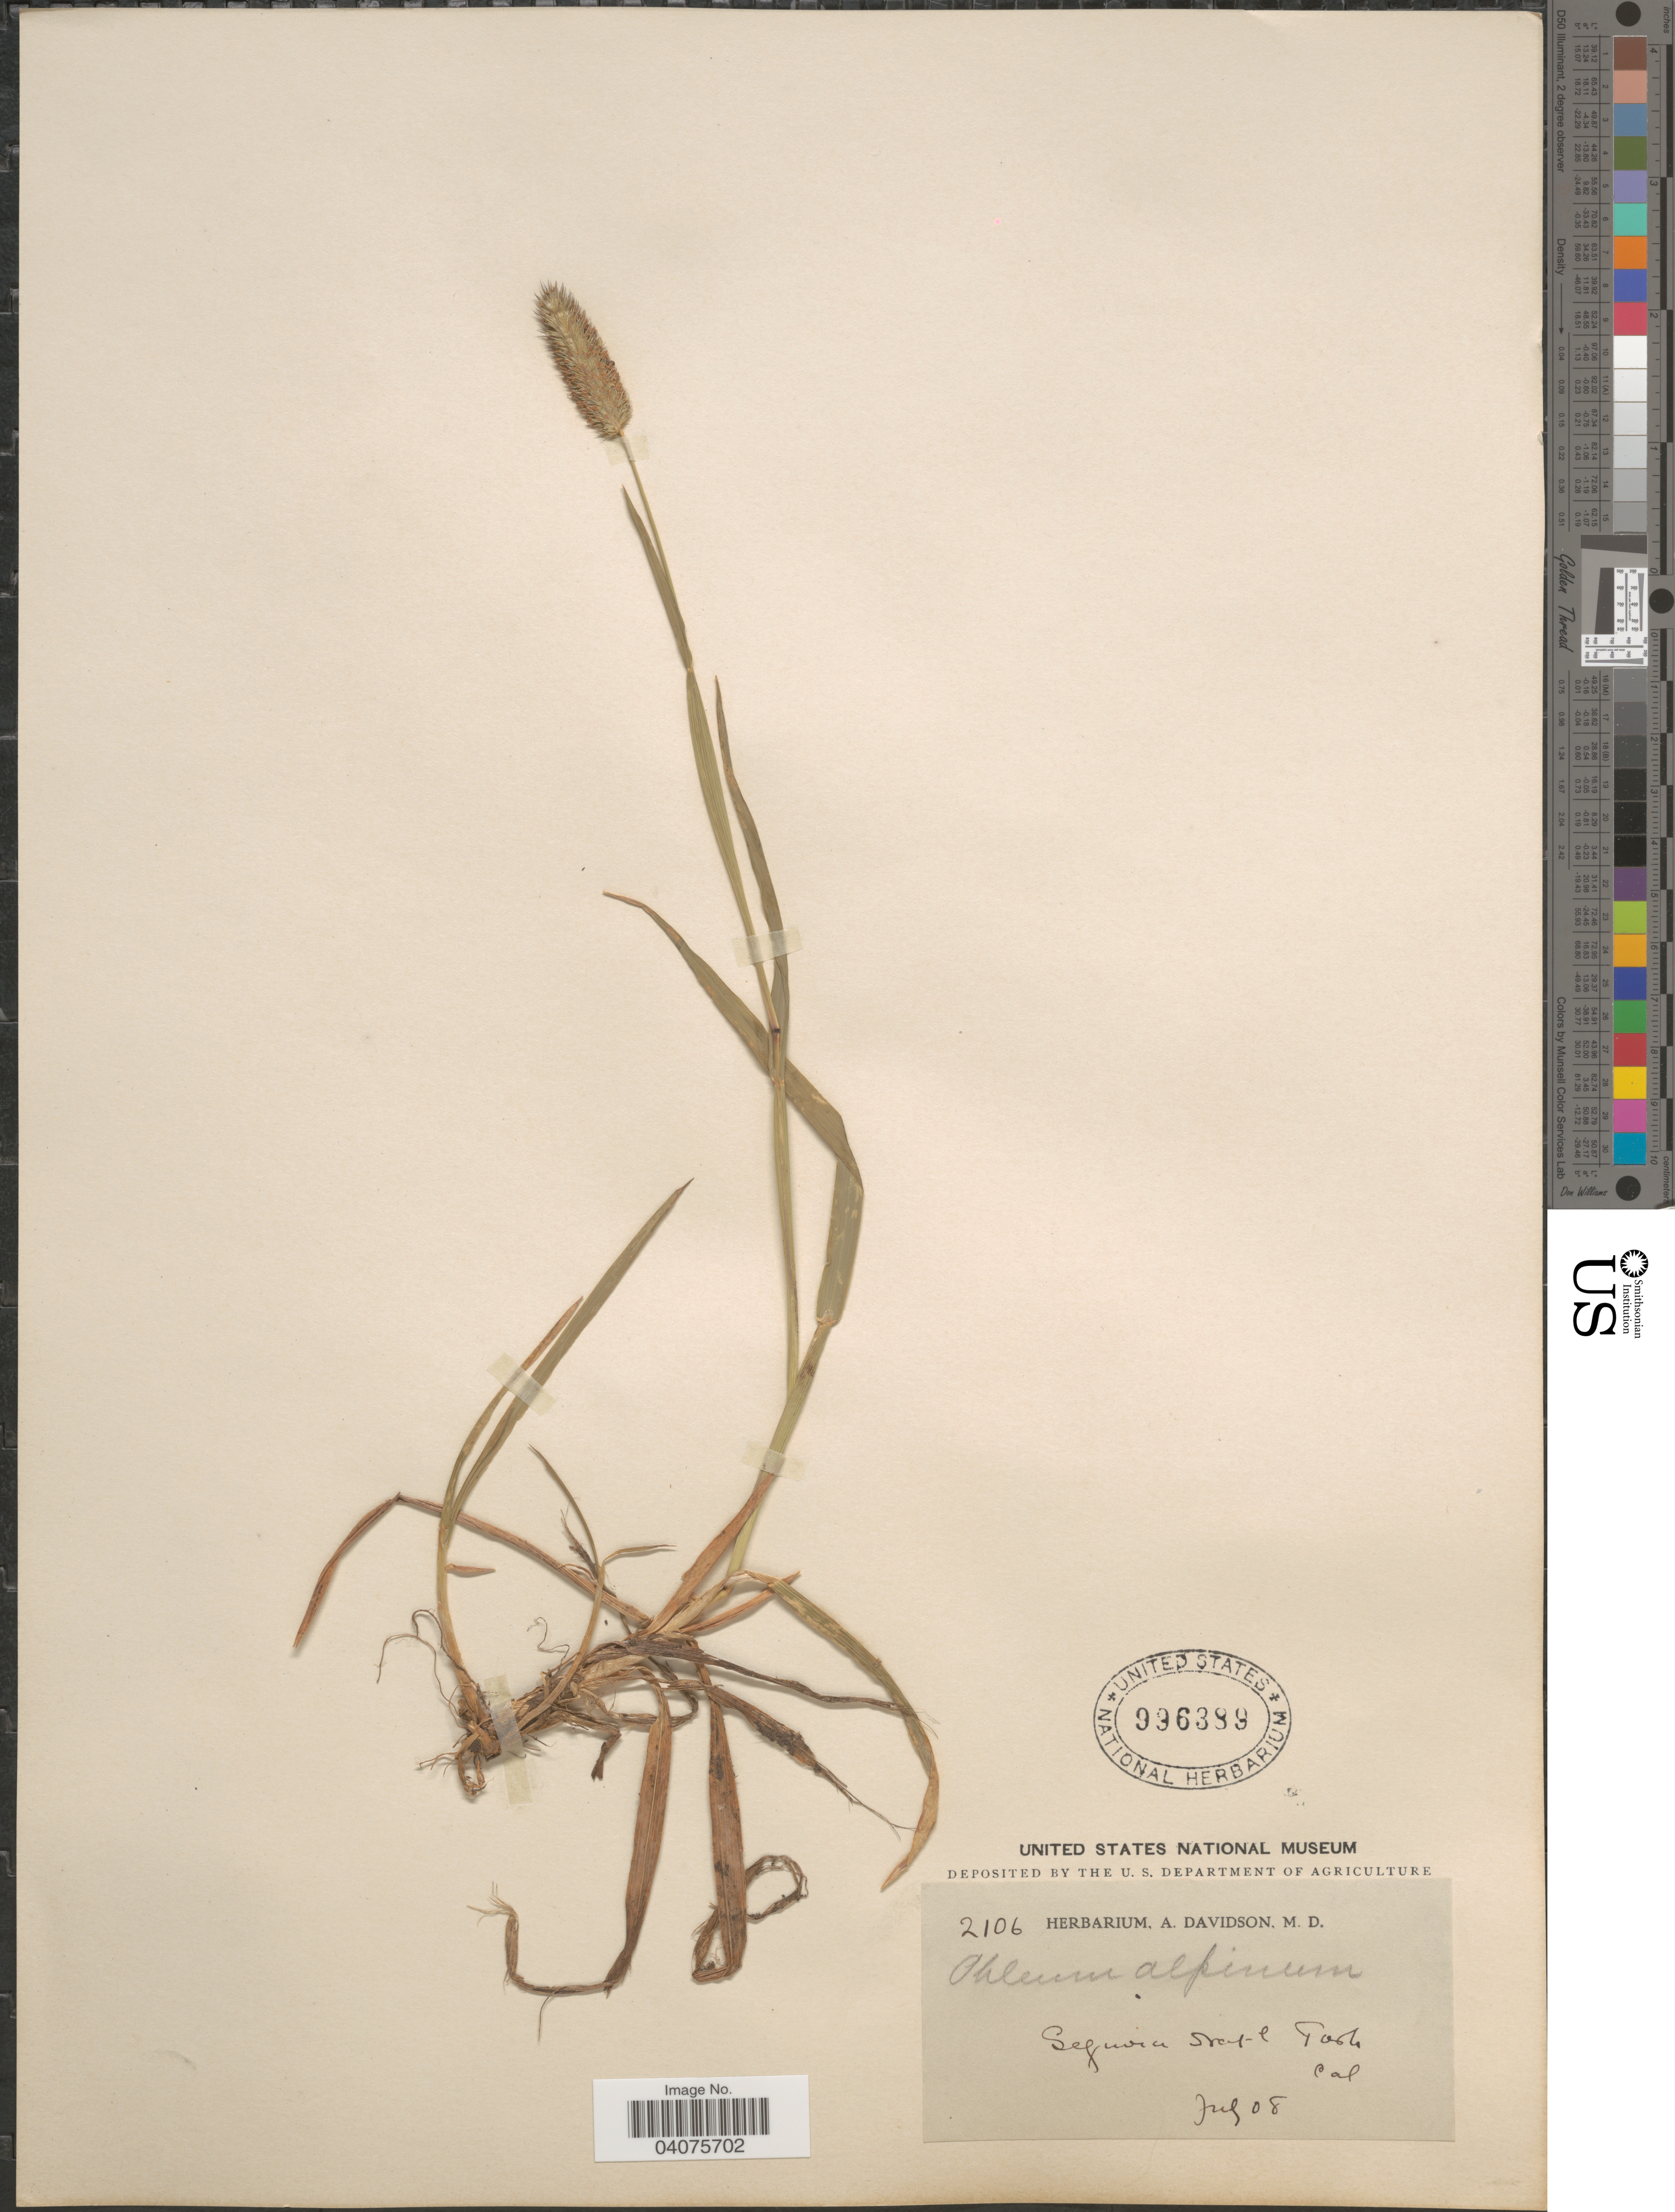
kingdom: Plantae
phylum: Tracheophyta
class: Liliopsida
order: Poales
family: Poaceae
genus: Phleum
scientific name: Phleum alpinum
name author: L.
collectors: ex herb. A. Davidson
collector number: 2106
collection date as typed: Transcribed d/m/y: /7/8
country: United States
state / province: California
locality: Sequoia Natl Park.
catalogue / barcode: US 996389